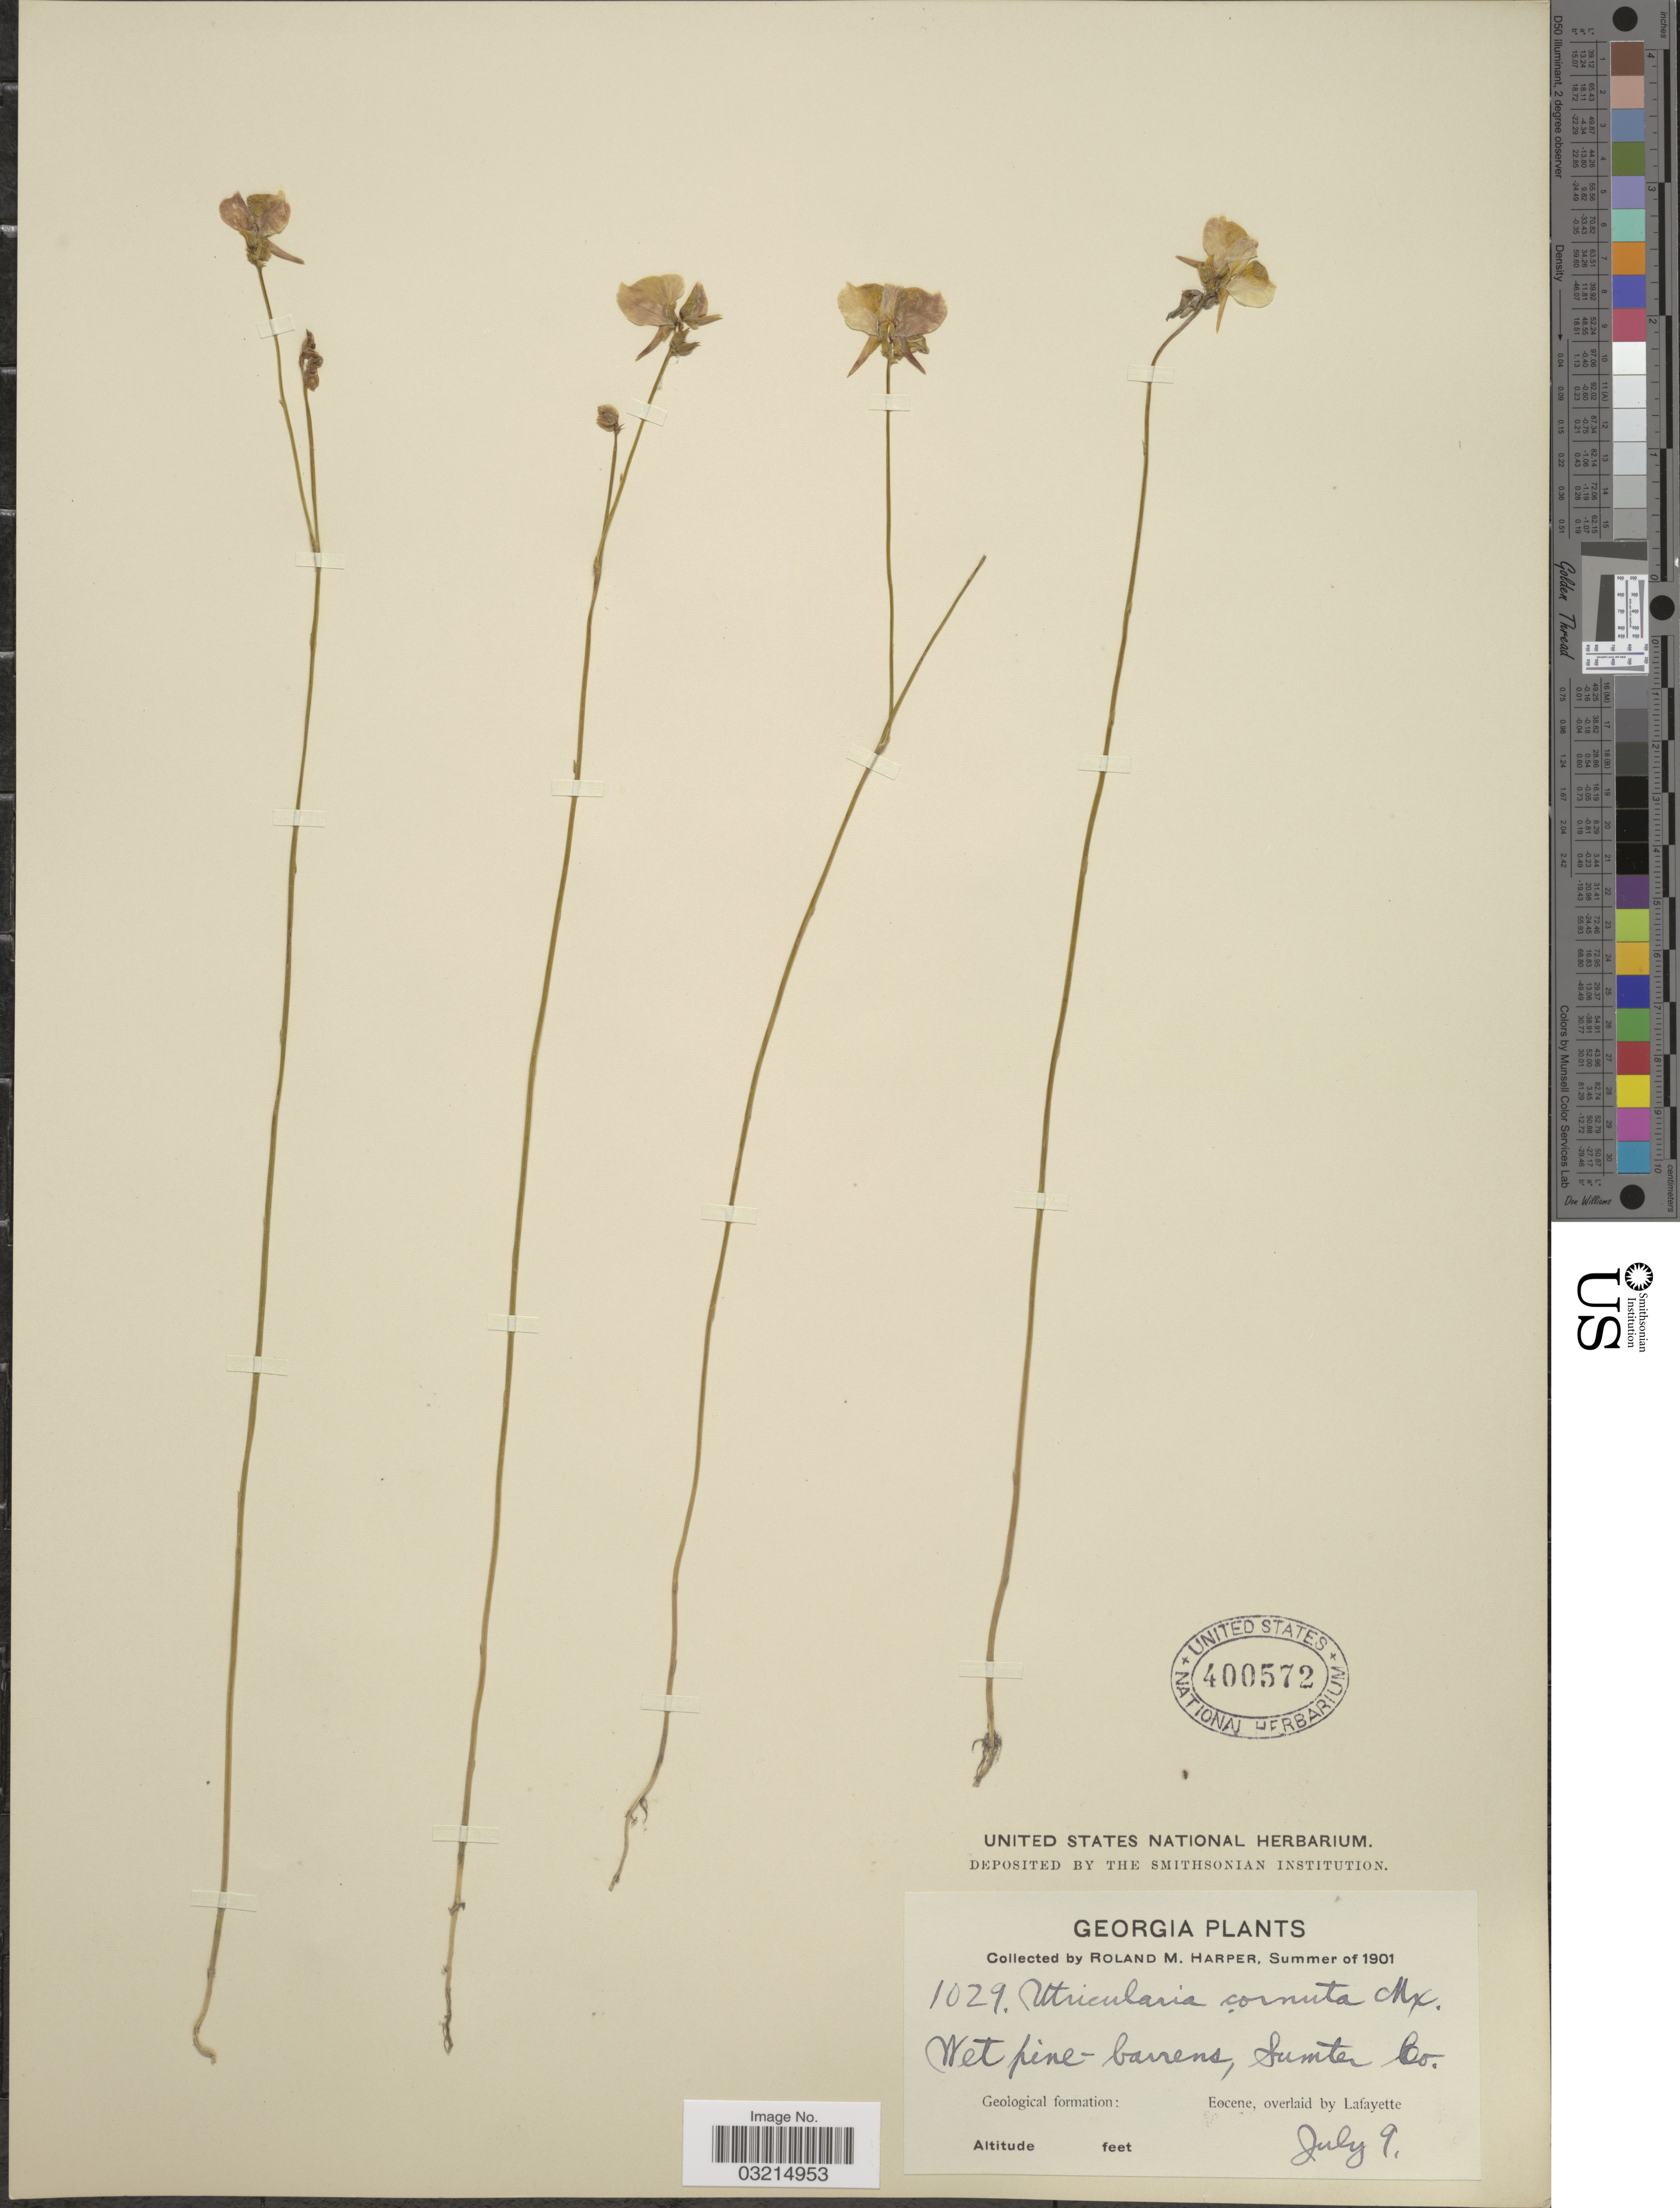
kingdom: Plantae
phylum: Tracheophyta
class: Magnoliopsida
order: Lamiales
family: Lentibulariaceae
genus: Utricularia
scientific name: Utricularia cornuta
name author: Michx.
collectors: R. M. Harper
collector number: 1029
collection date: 1901-07-09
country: United States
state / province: Georgia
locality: Sumter Co. Geological formation: Eocene, overlaid by Lafayette.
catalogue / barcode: US 400572